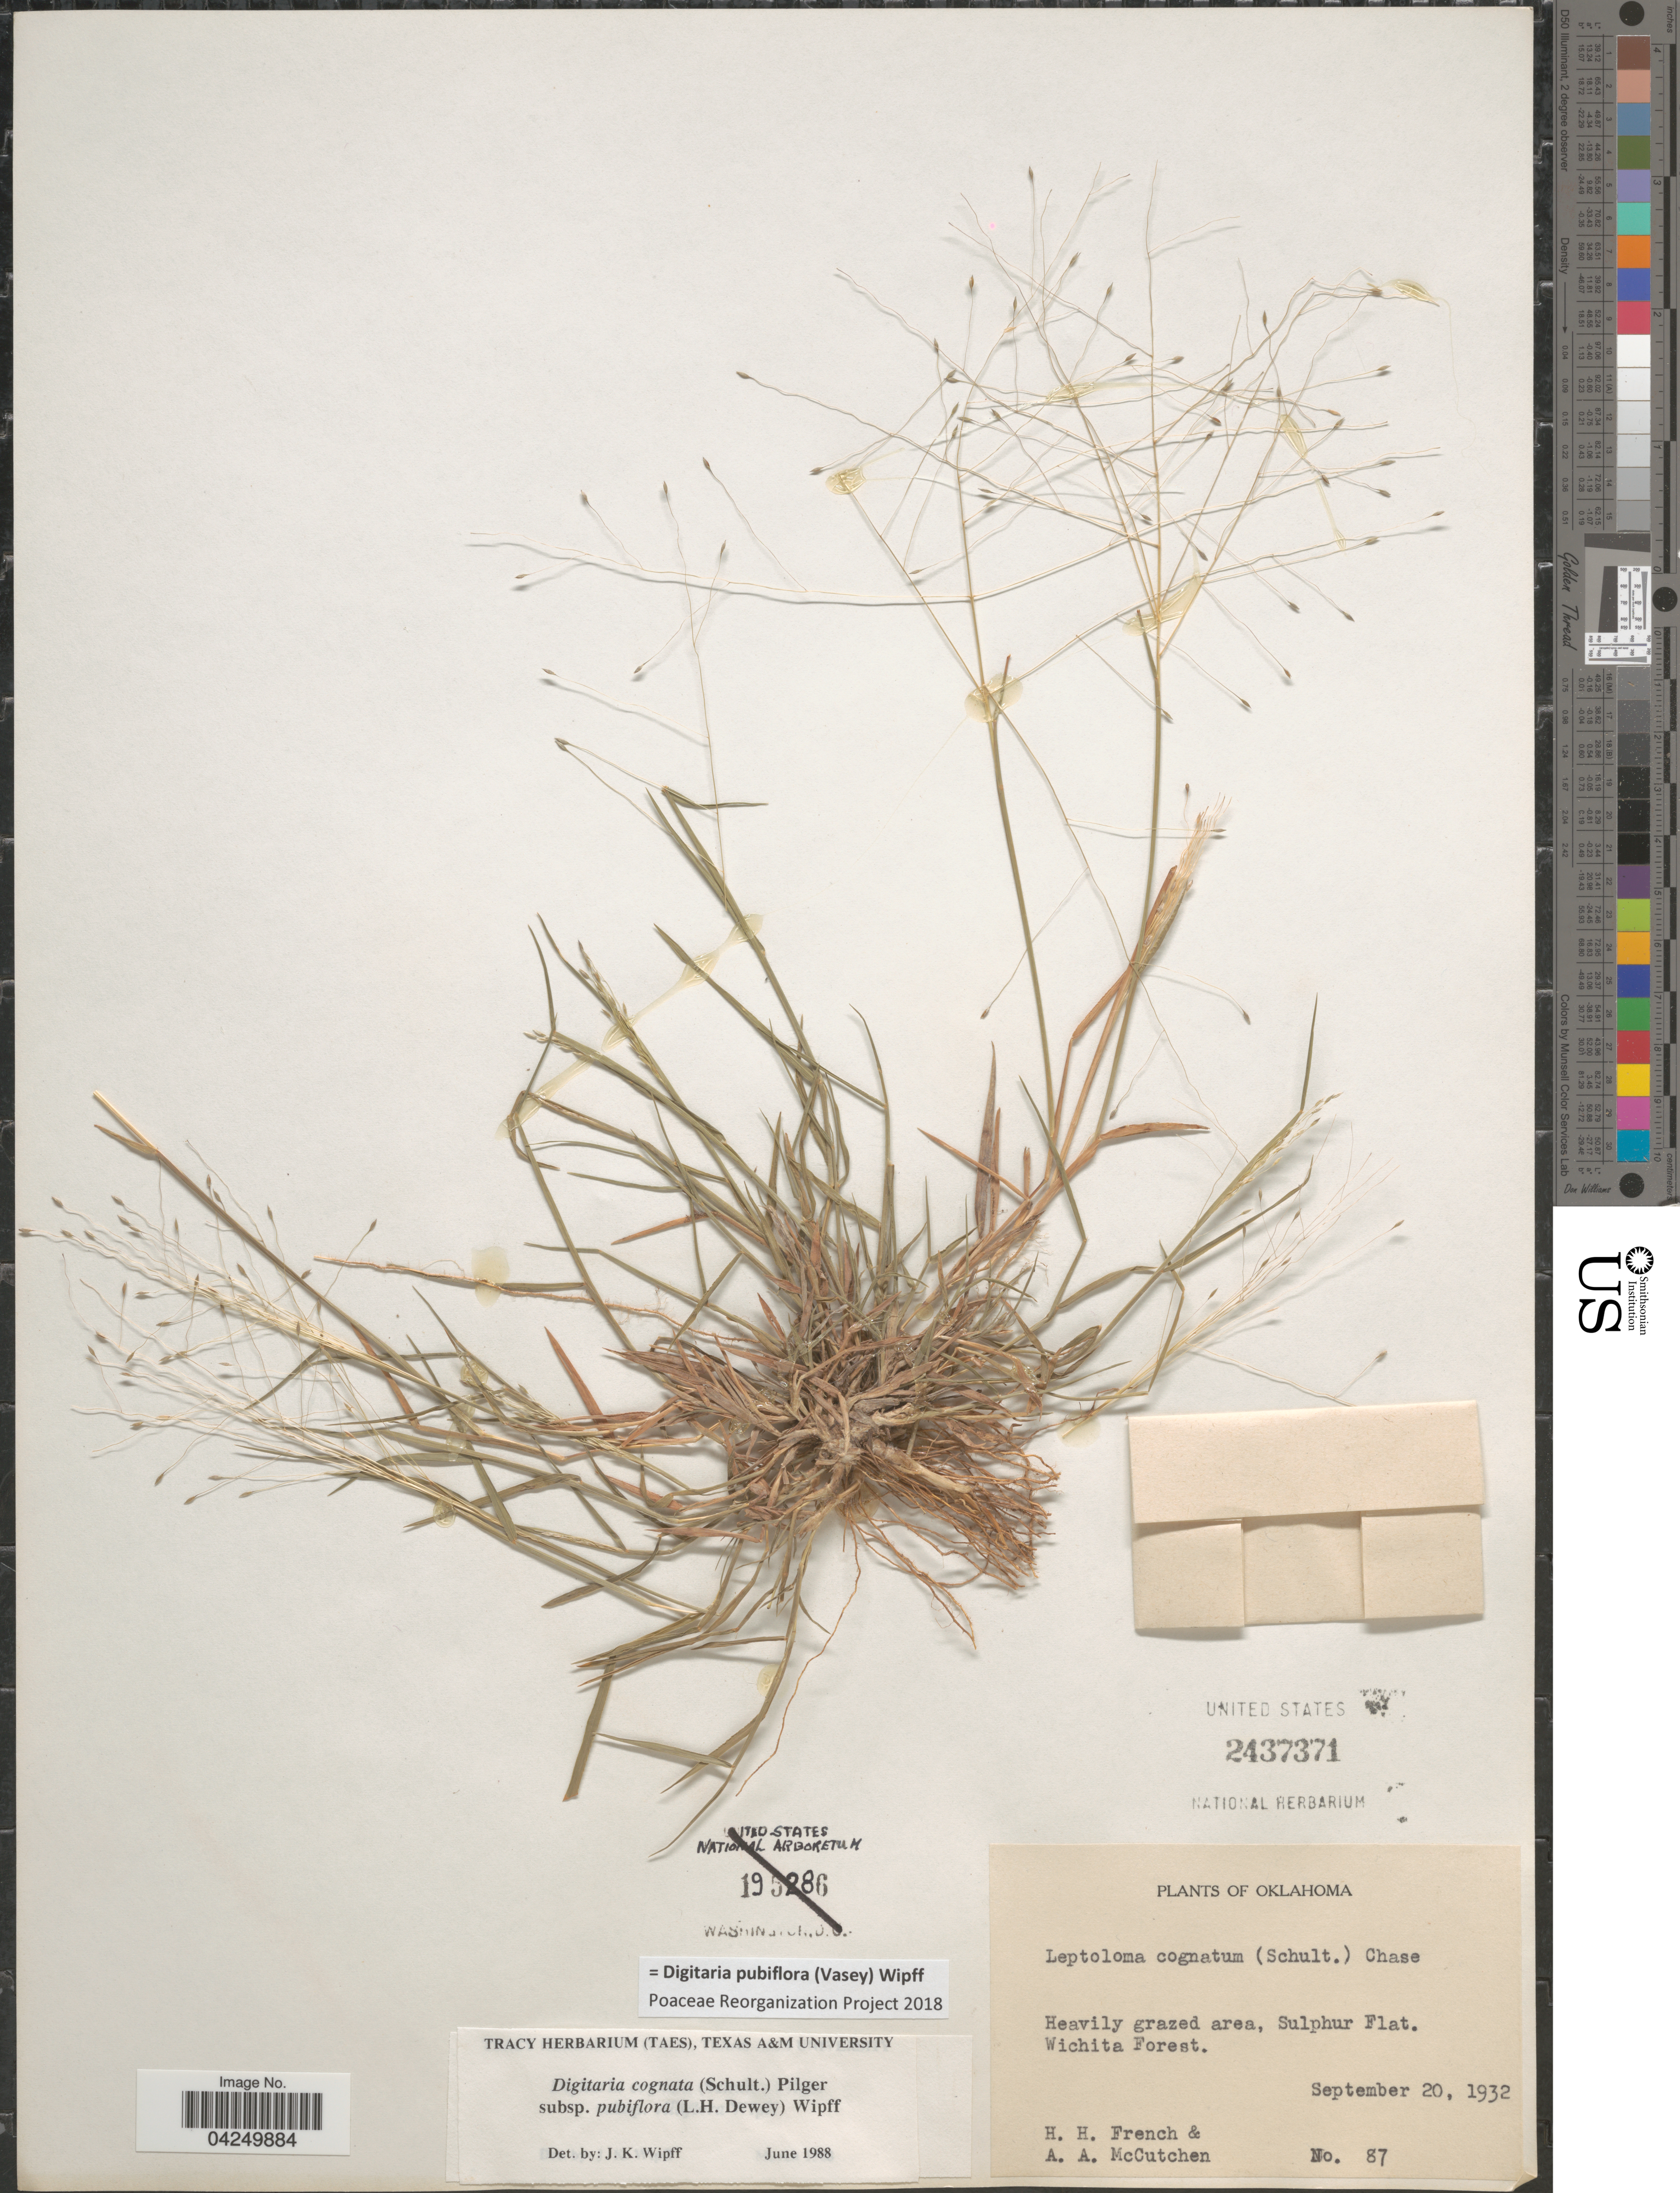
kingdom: Plantae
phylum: Tracheophyta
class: Liliopsida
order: Poales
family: Poaceae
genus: Digitaria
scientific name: Digitaria pubiflora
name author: (Vasey) Wipff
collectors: H. French & A. McCutchen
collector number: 87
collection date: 1932-09-20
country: United States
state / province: Oklahoma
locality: Heavily grazed area, Sulphur Flat. Wichita Forest.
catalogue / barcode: US 2437371